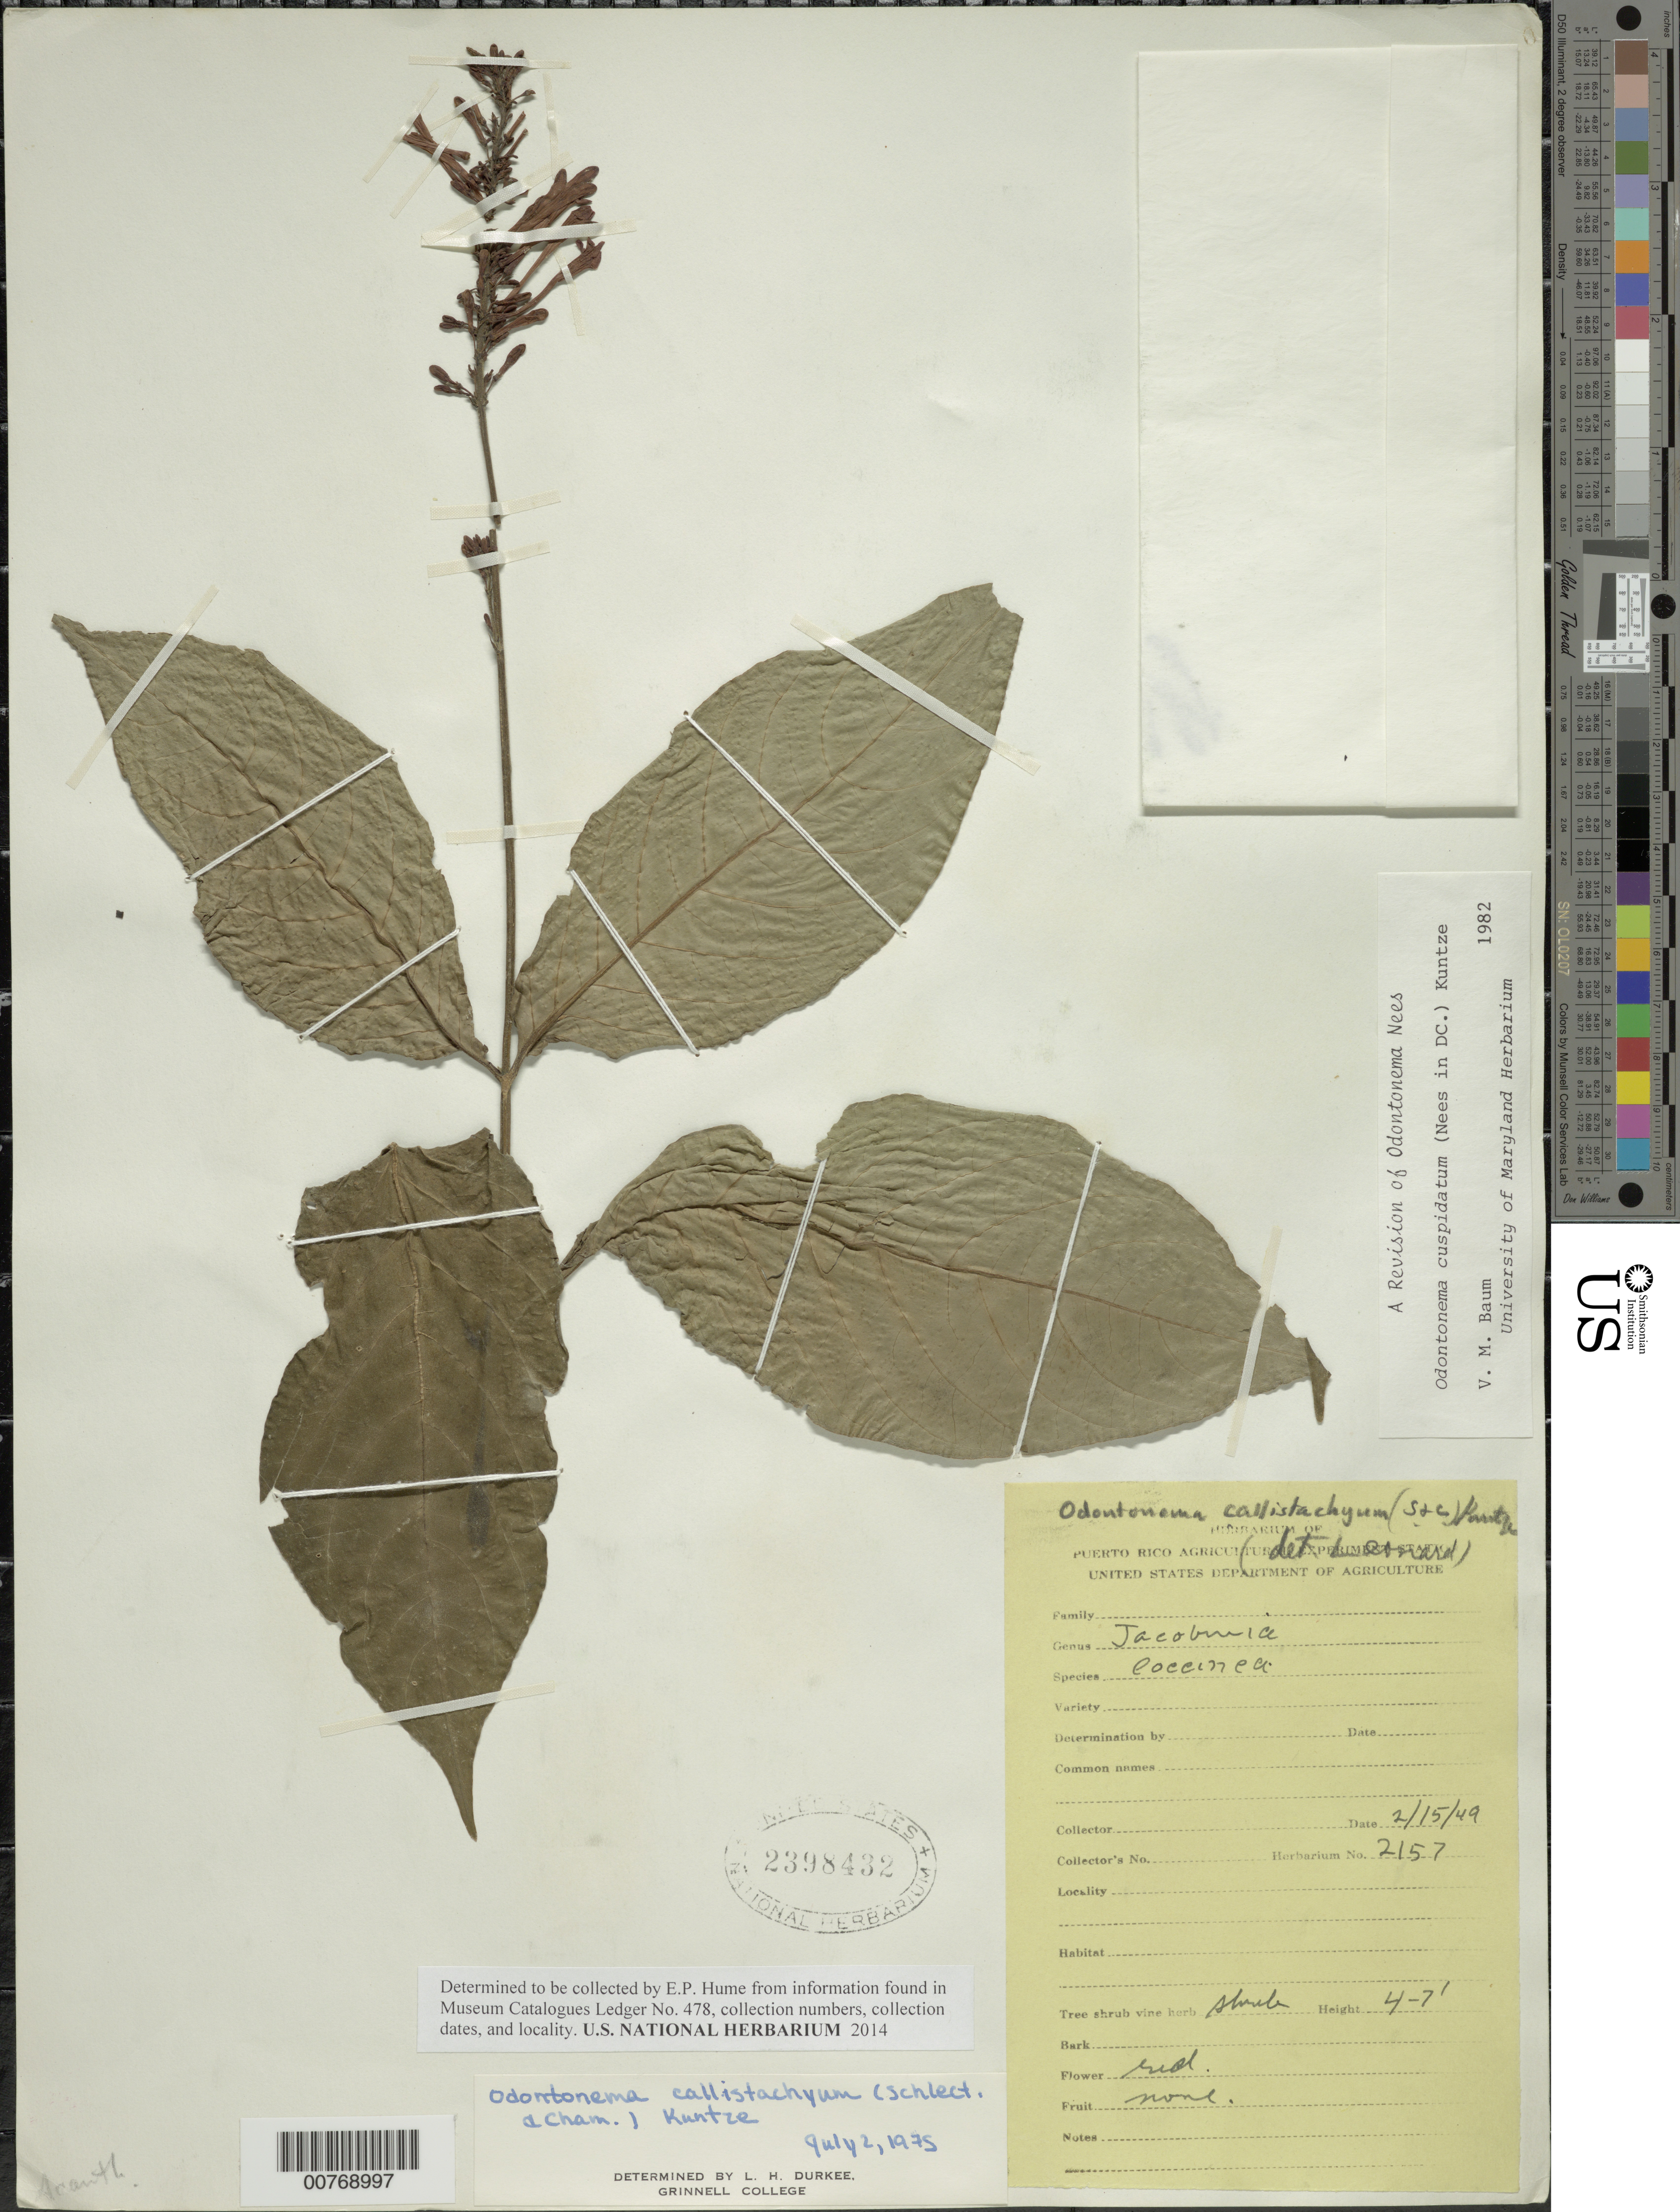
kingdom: Plantae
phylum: Tracheophyta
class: Magnoliopsida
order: Lamiales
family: Acanthaceae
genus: Odontonema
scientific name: Odontonema cuspidatum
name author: (Nees) Kuntze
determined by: Baum, V. M.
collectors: E. P. Hume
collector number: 2157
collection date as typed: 15 Feb 1949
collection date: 1949-02-15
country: Puerto Rico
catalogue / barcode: US 2398432